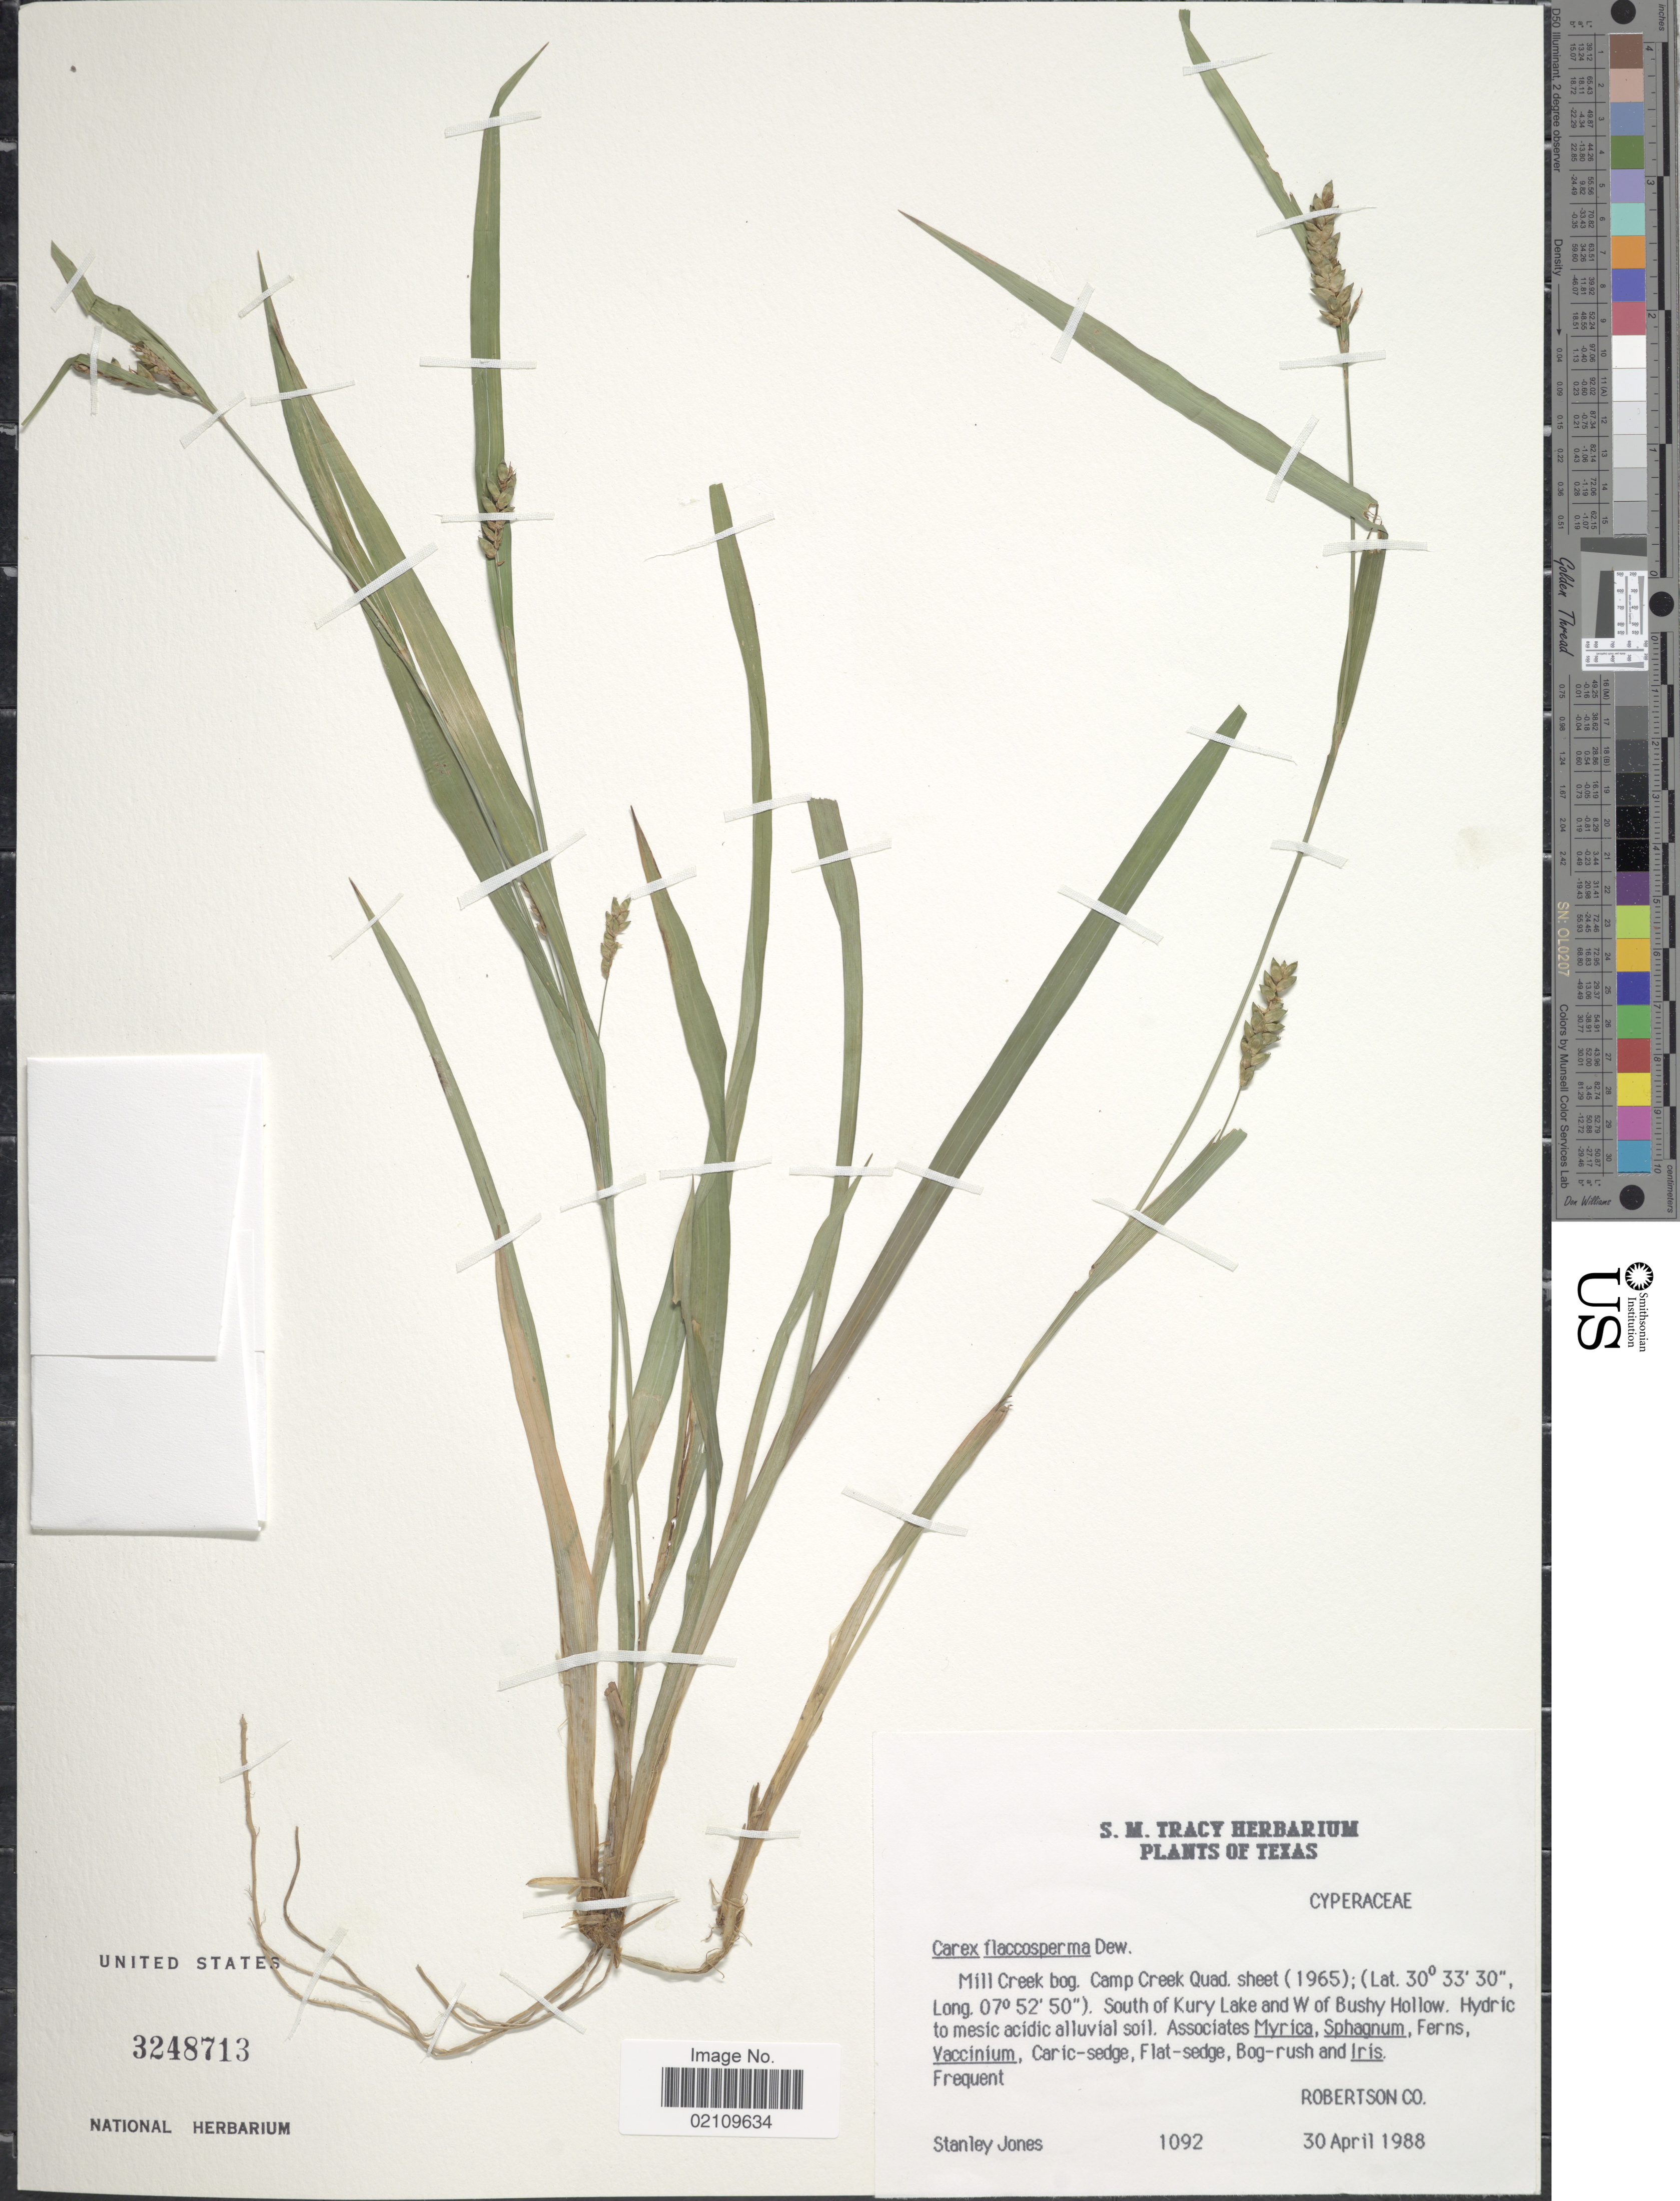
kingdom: Plantae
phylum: Tracheophyta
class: Liliopsida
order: Poales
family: Cyperaceae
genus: Carex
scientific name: Carex flaccosperma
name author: Dewey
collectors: S. D. Jones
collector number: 1092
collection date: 1988-04-30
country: United States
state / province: Texas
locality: Mill Creek bog. Camp Creek Quad. sheet (1965). South of Kury Lake and W of Bushy Hollow. Robertson Co.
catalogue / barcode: US 3248713